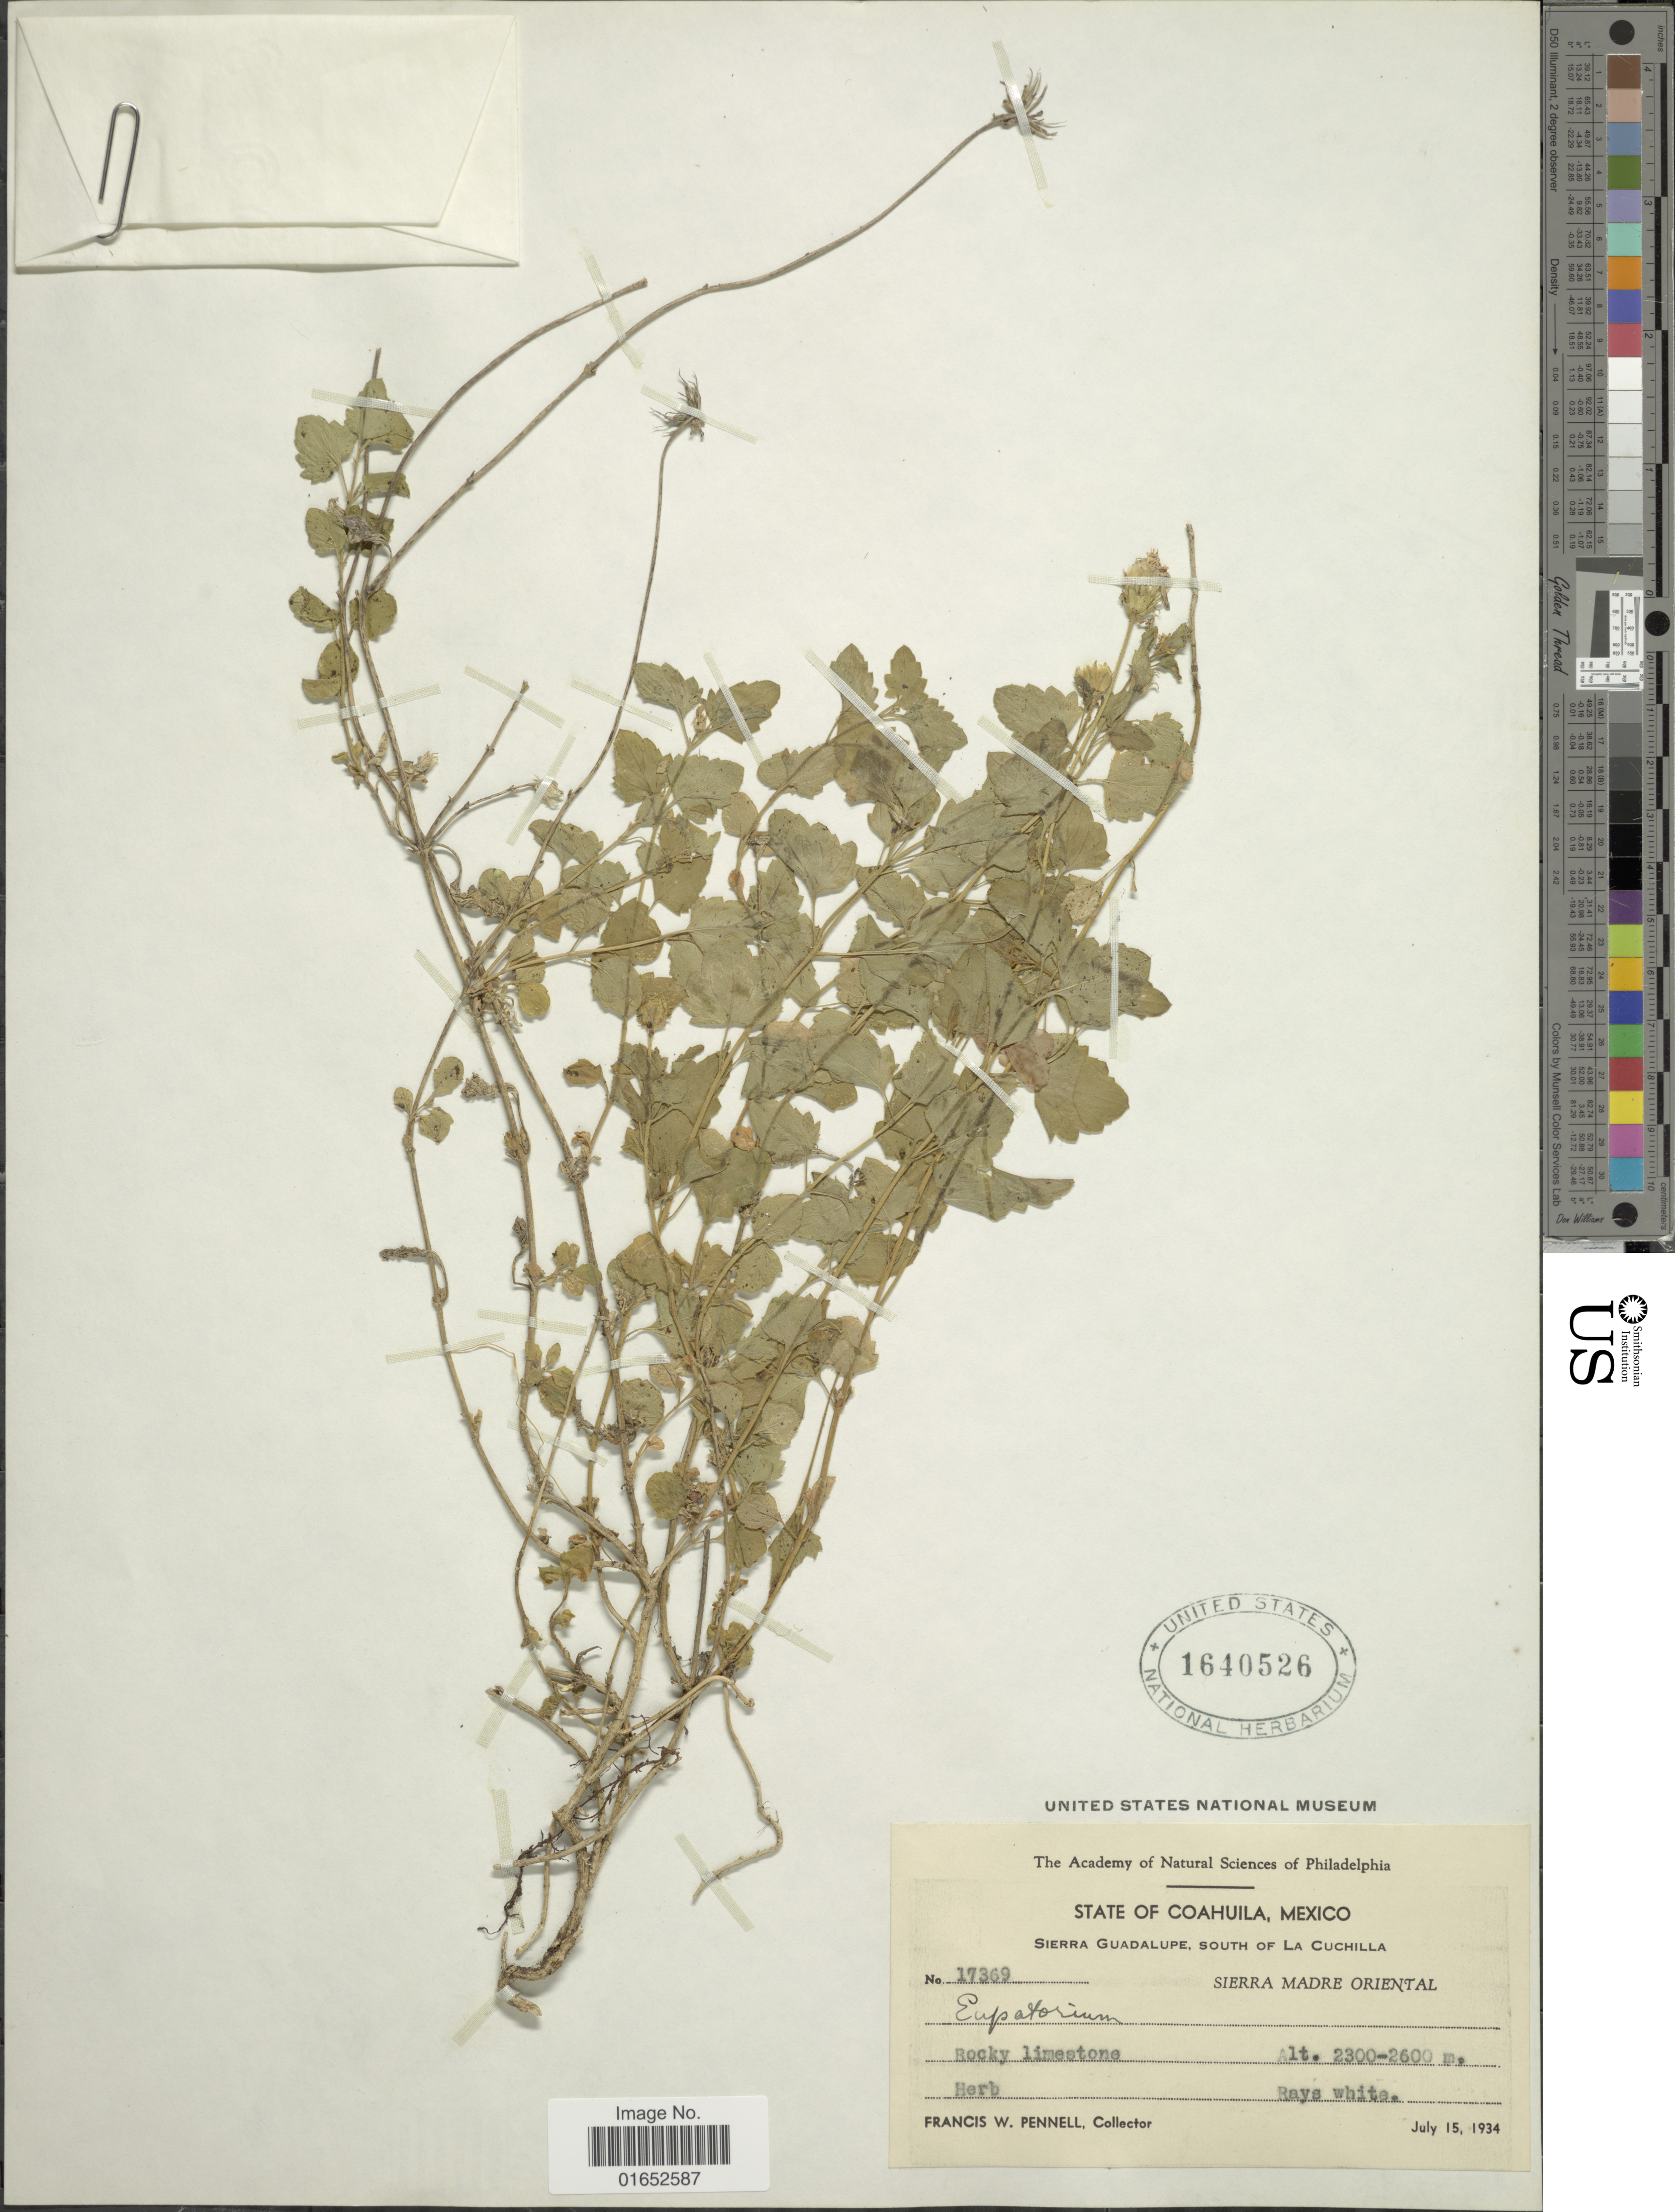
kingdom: Plantae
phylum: Tracheophyta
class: Magnoliopsida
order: Asterales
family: Asteraceae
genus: Phanerostylis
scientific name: Phanerostylis coahuilensis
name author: (A. Gray) R.M. King & H. Rob.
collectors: F. W. Pennell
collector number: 17369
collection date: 1934-07-15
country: Mexico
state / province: Coahuila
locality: Sierra Guadalupe, South of La Cuchilla, Sierra Madre Oriental, Rocky limestone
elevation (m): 2300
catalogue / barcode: US 1640526